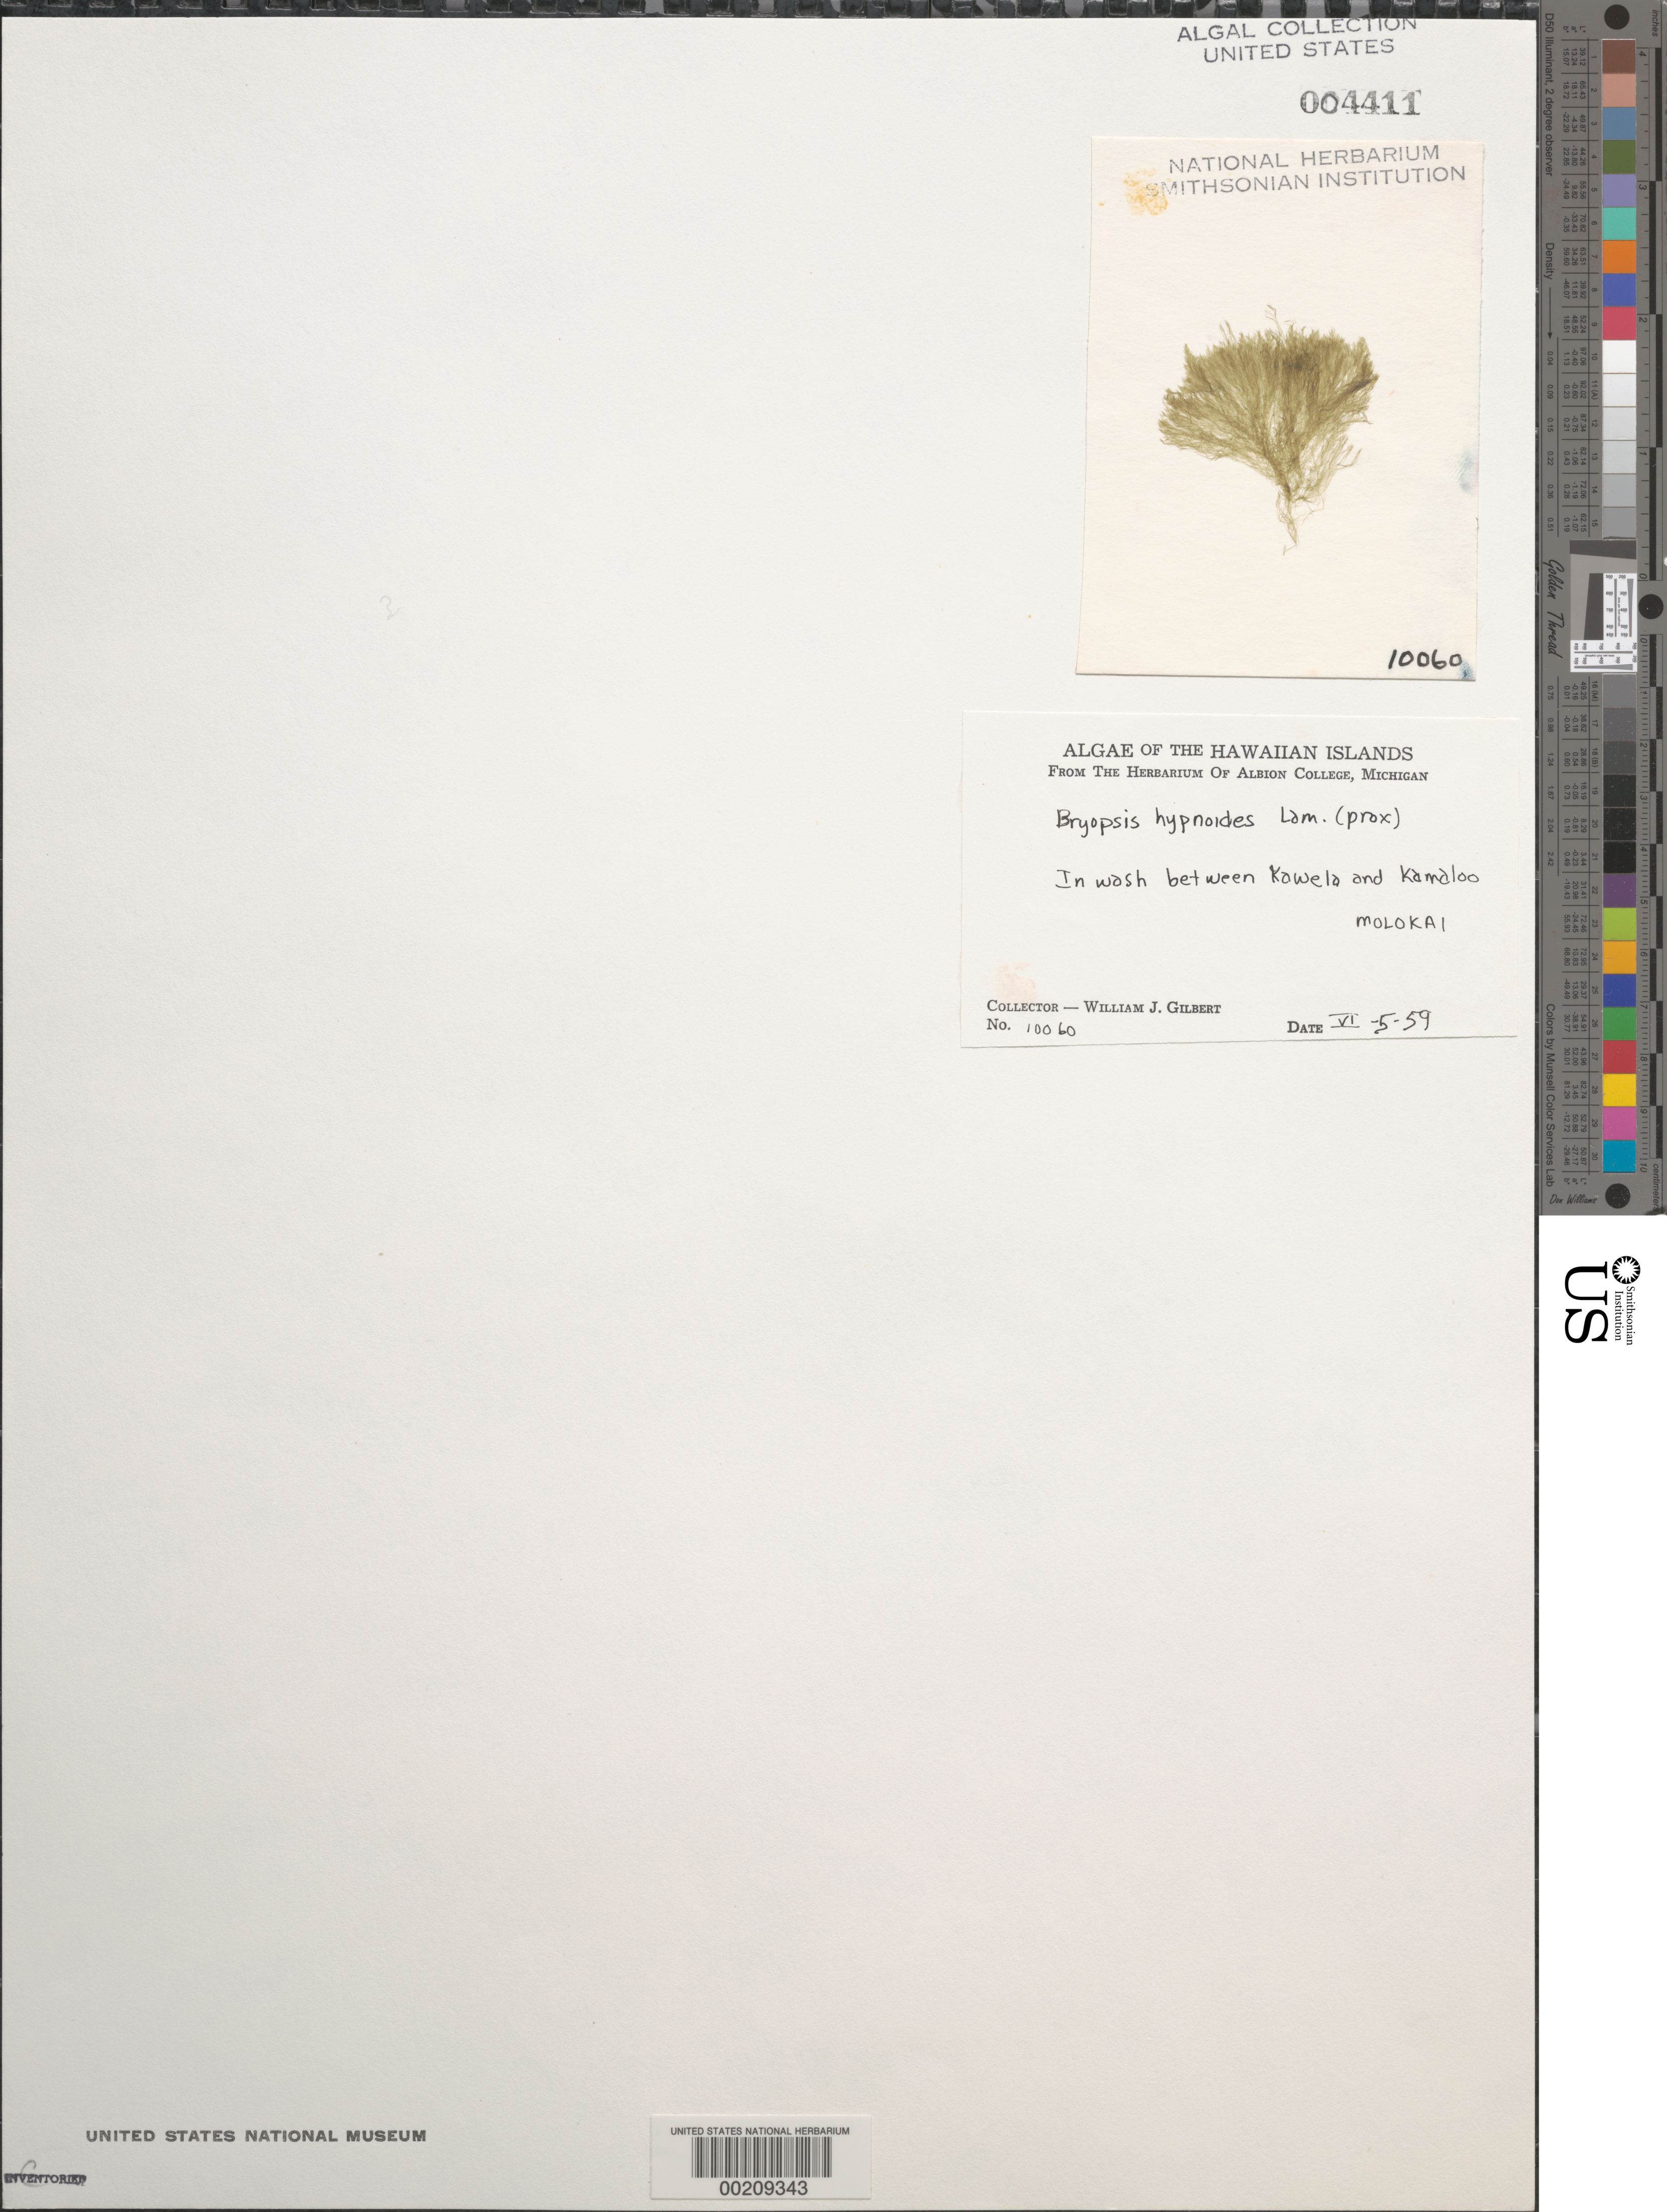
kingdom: Plantae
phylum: Chlorophyta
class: Ulvophyceae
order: Bryopsidales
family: Bryopsidaceae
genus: Bryopsis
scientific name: Bryopsis hypnoides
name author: J.V.Lamouroux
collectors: W. J. Gilbert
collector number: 10060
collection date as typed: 05 Jun 1959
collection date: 1959-06-05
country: United States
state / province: Hawaii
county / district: Maui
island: Moloka'i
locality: Between Kawela and Kamaloo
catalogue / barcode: US 4411